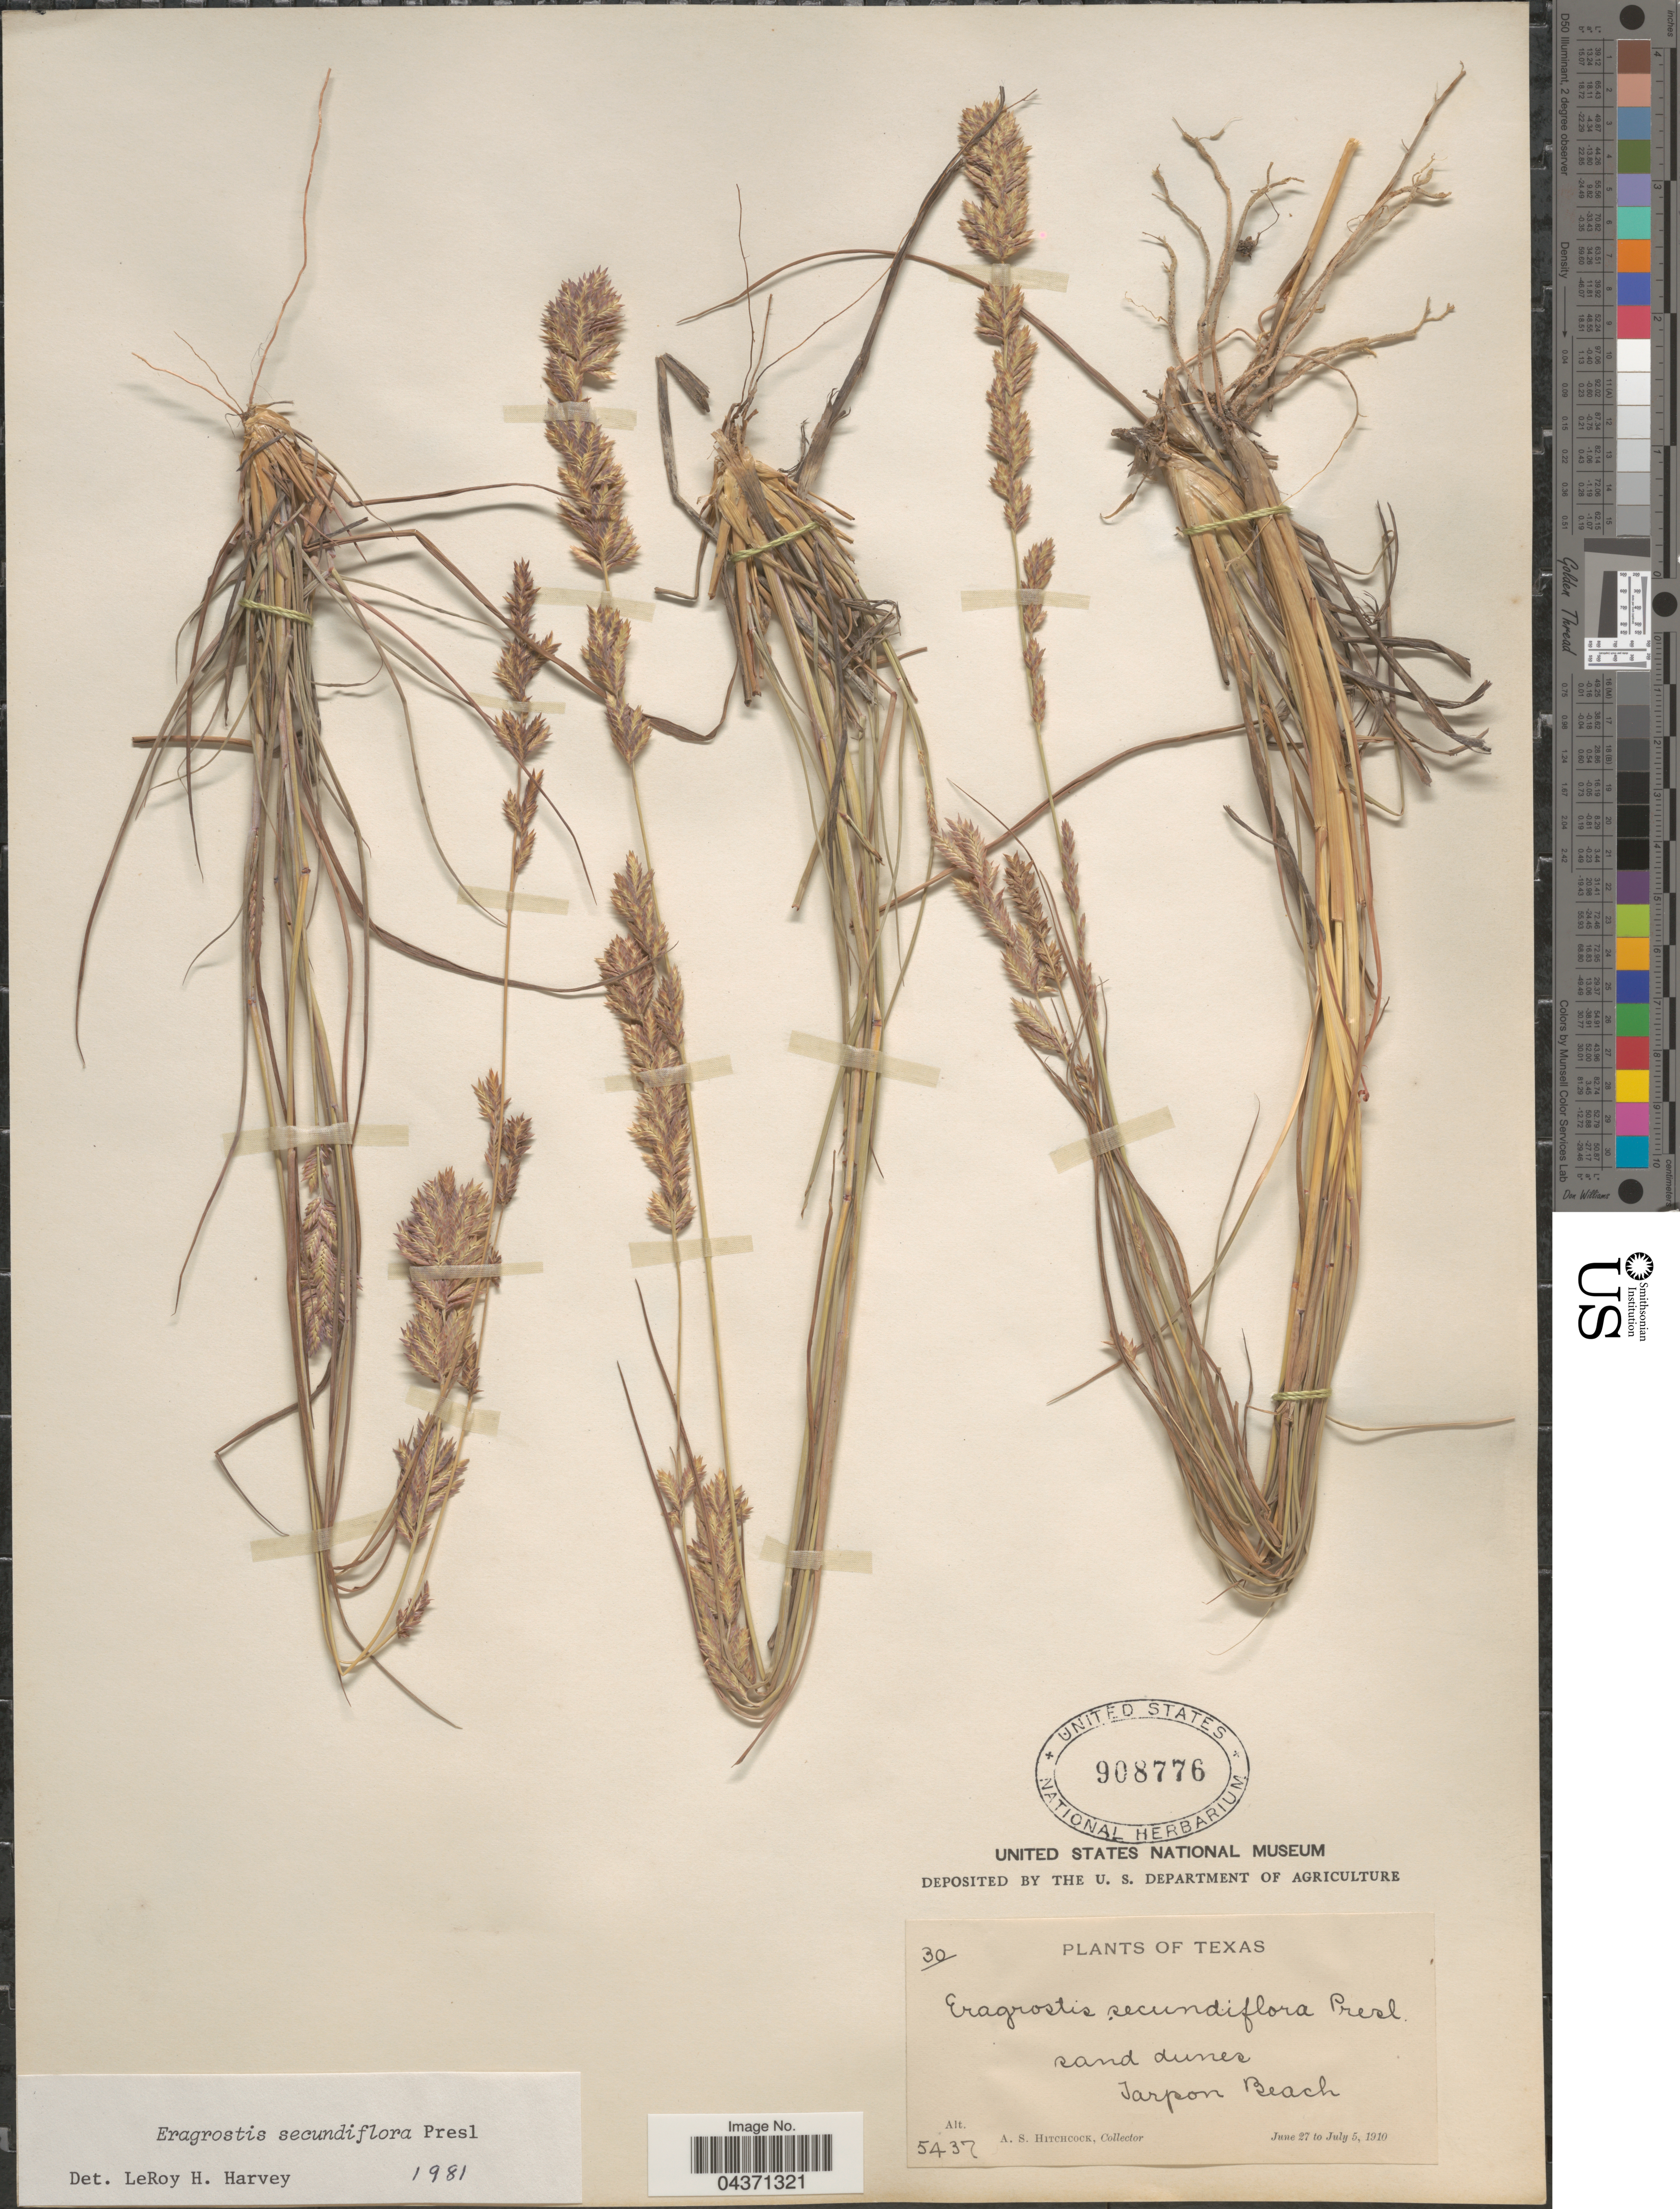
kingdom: Plantae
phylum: Tracheophyta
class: Liliopsida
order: Poales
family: Poaceae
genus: Eragrostis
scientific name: Eragrostis secundiflora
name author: J. Presl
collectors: A. S. Hitchcock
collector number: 5437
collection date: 1910-06-27/1910-07-05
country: United States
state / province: Texas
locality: Tarpon Beach.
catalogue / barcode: US 908776